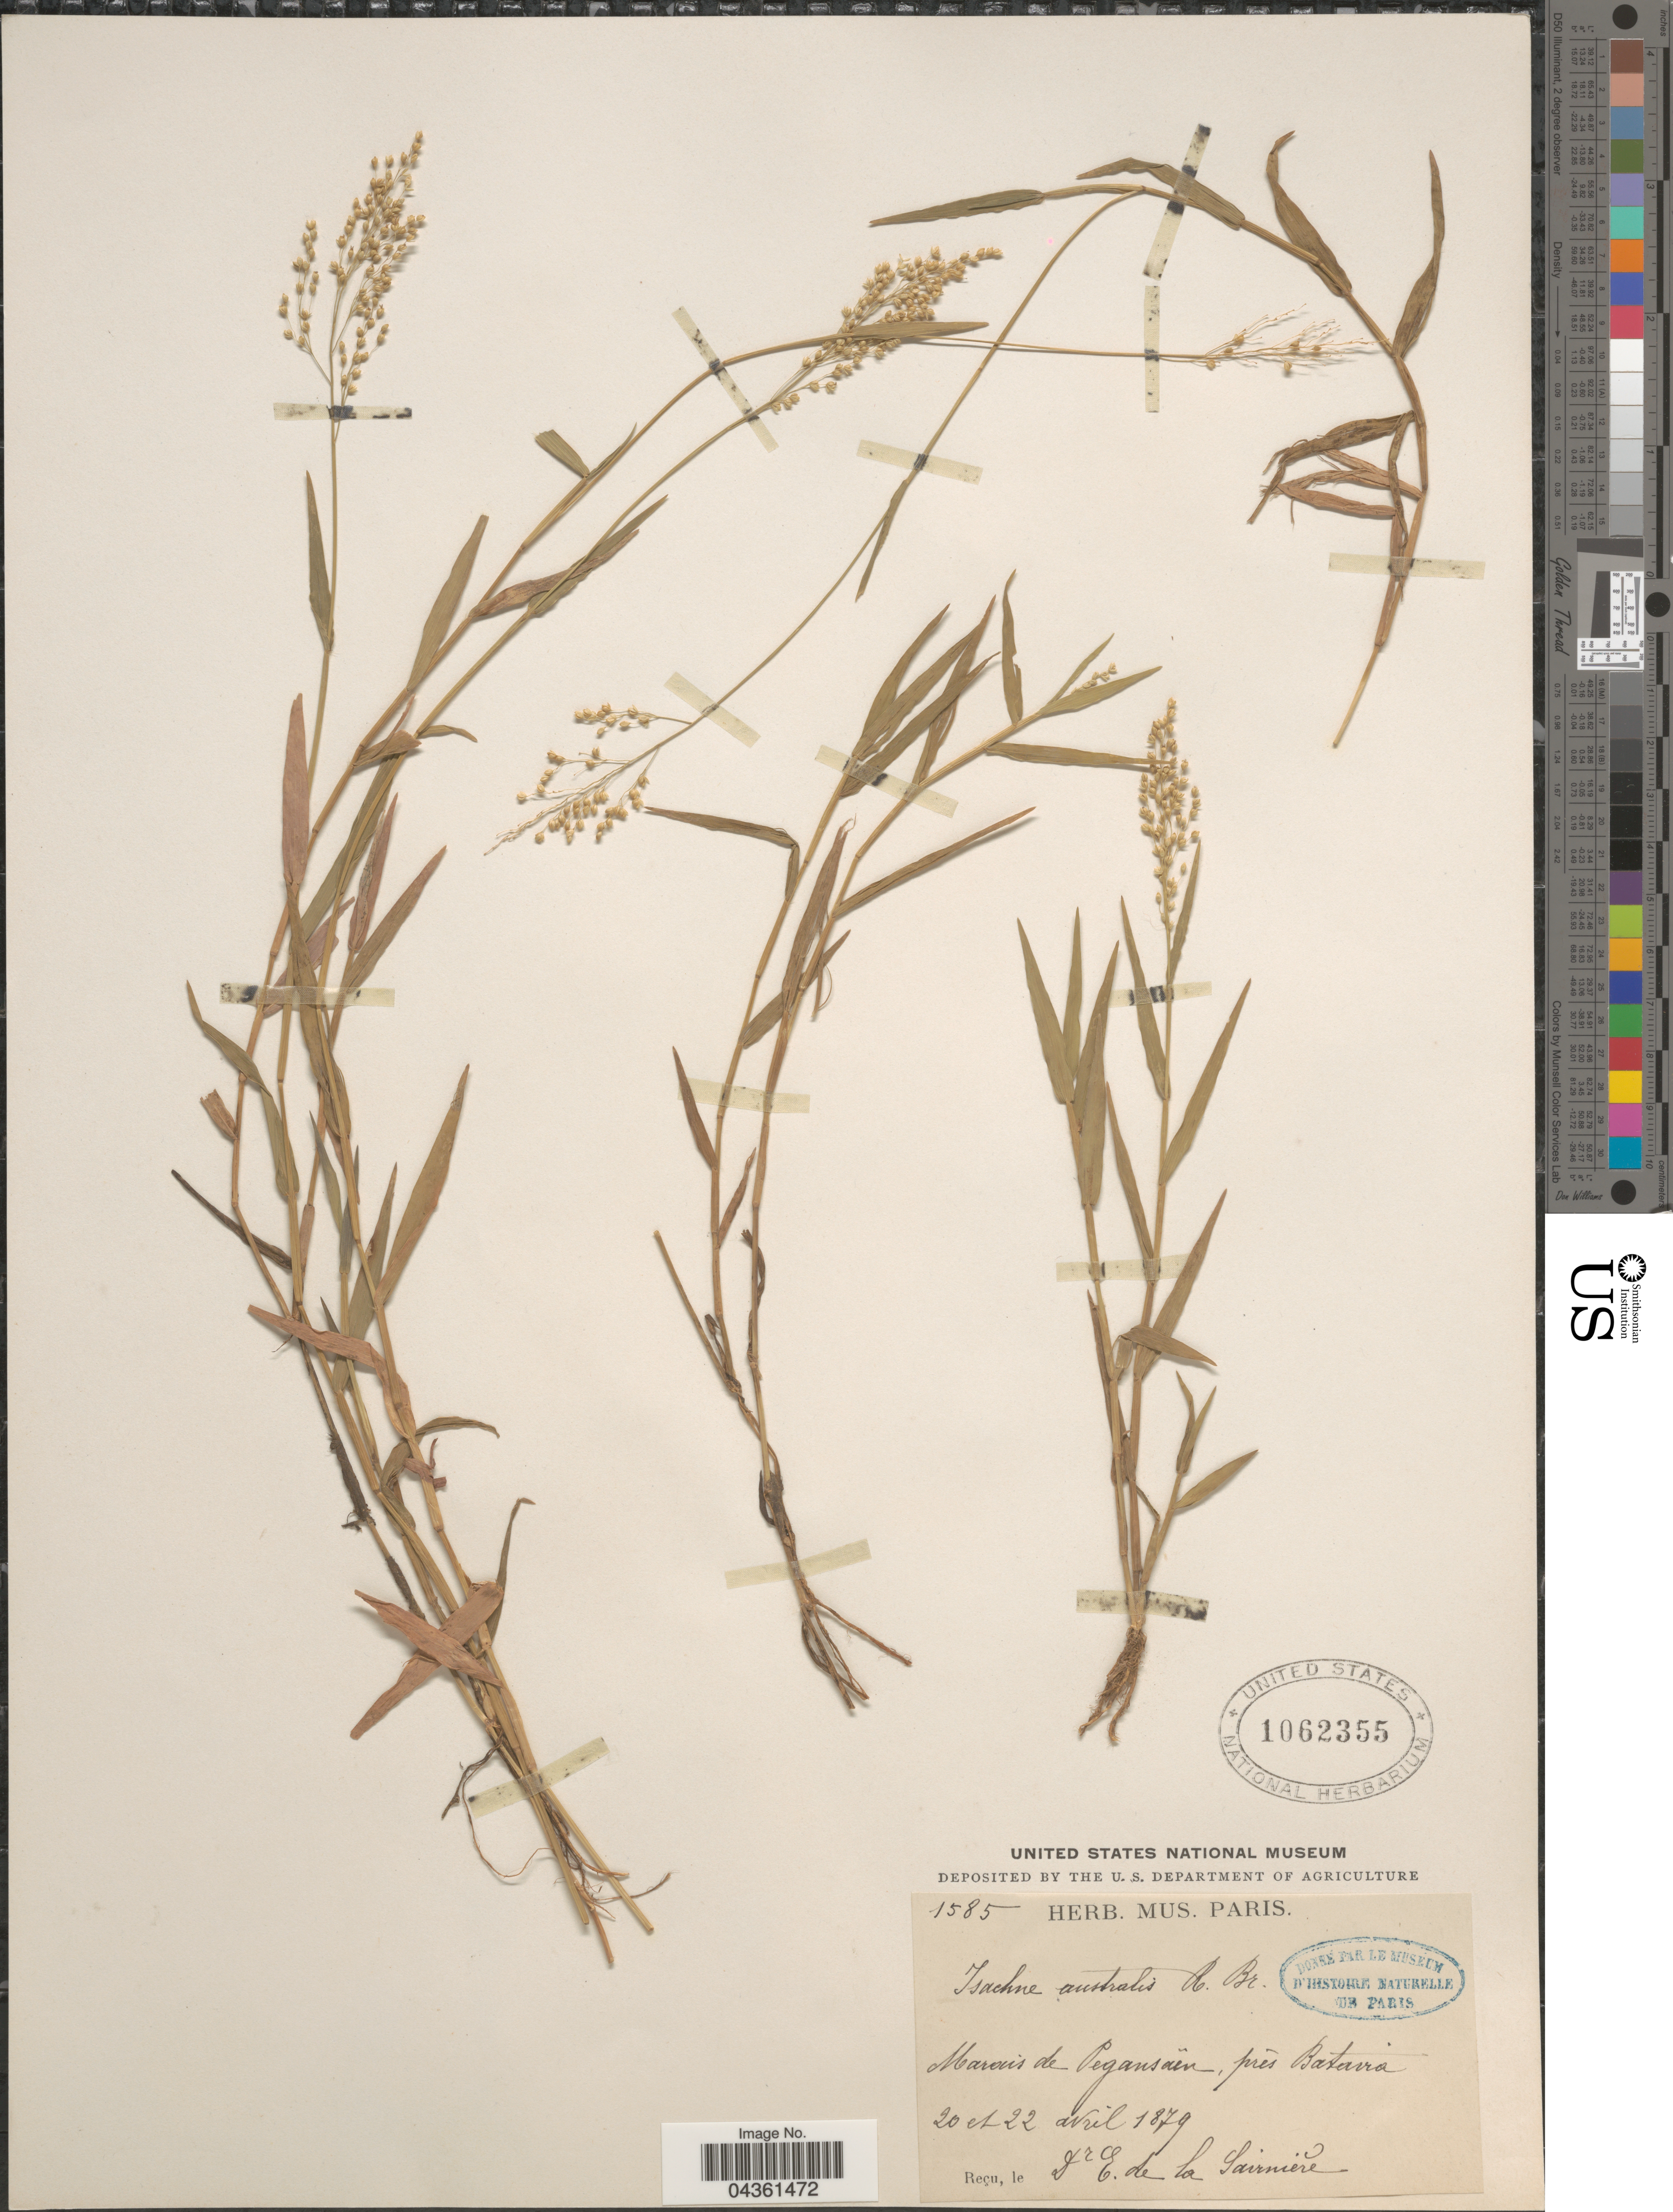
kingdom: Plantae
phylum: Tracheophyta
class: Liliopsida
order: Poales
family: Poaceae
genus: Isachne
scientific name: Isachne globosa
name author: (Thunb.) Kuntze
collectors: E. Sairniere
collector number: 1585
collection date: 1879-04-20/1879-04-22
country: Indonesia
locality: Marais de Pegansaën, près Batavia.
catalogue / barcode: US 1062355